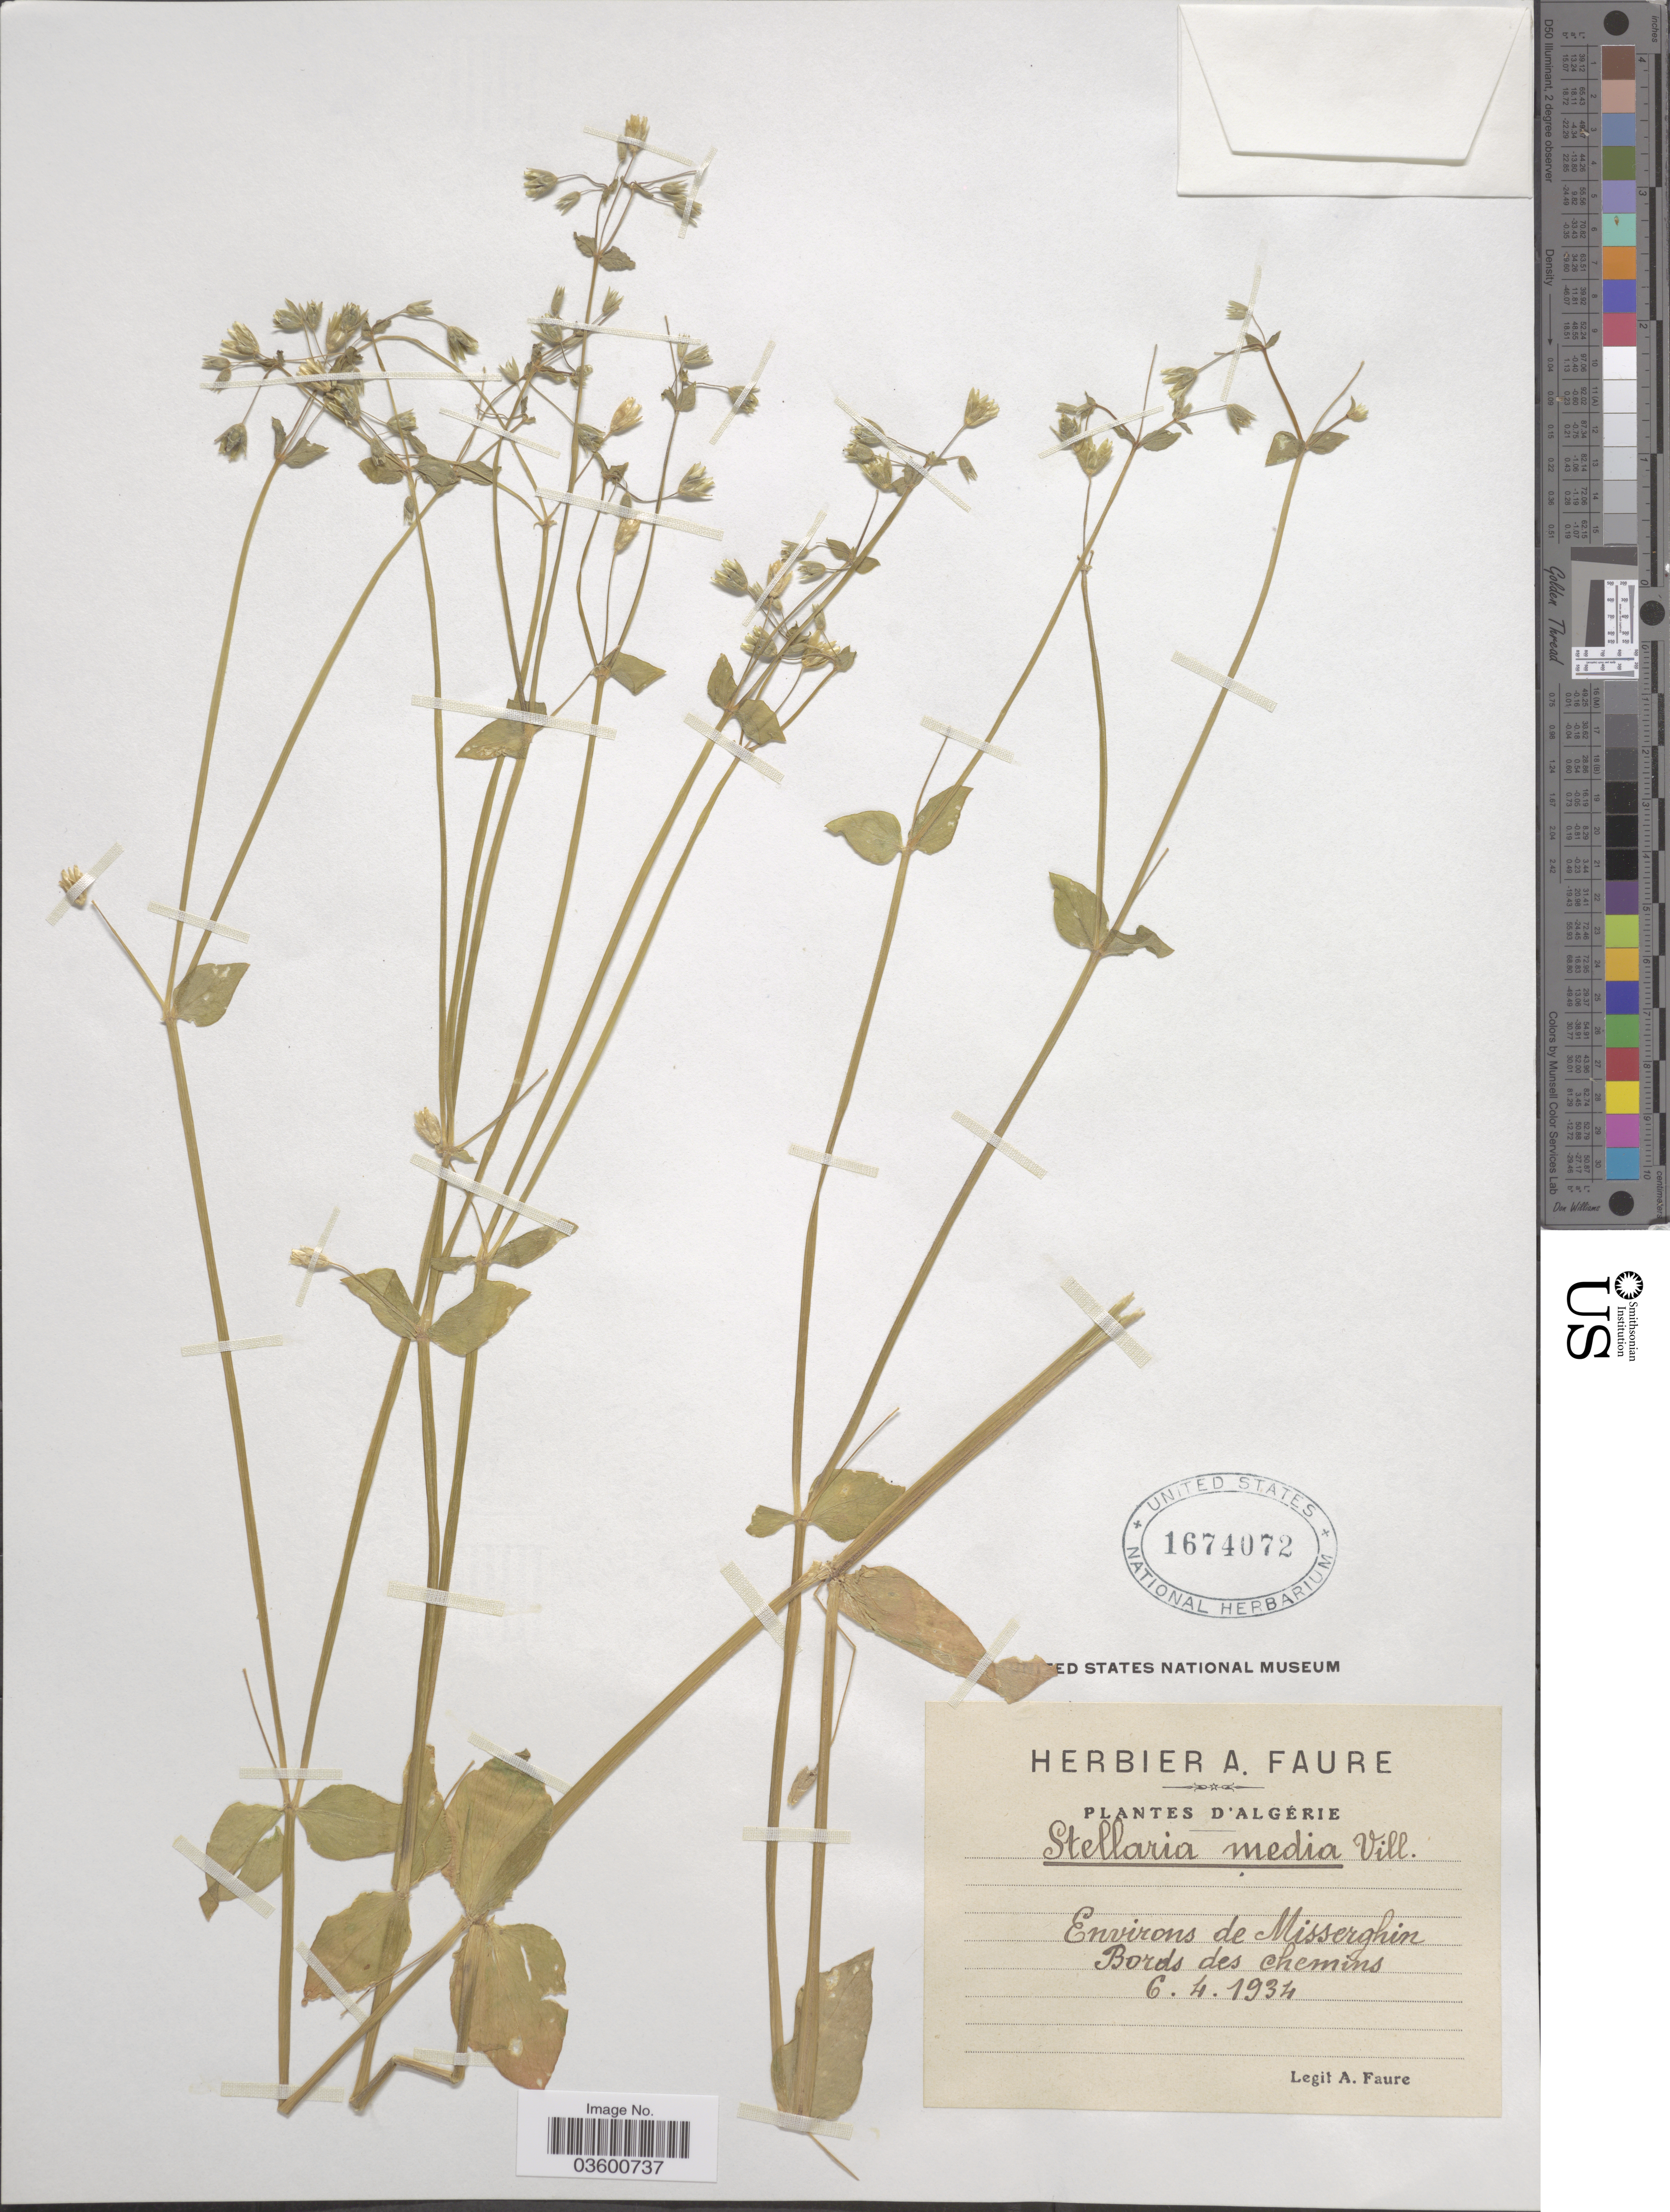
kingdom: Plantae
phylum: Tracheophyta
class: Magnoliopsida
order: Caryophyllales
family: Caryophyllaceae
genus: Stellaria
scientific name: Stellaria media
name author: (L.) Vill.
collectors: A. Faure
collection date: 1934-04-06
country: Algeria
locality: Environs de Misserghin.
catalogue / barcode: US 1674072